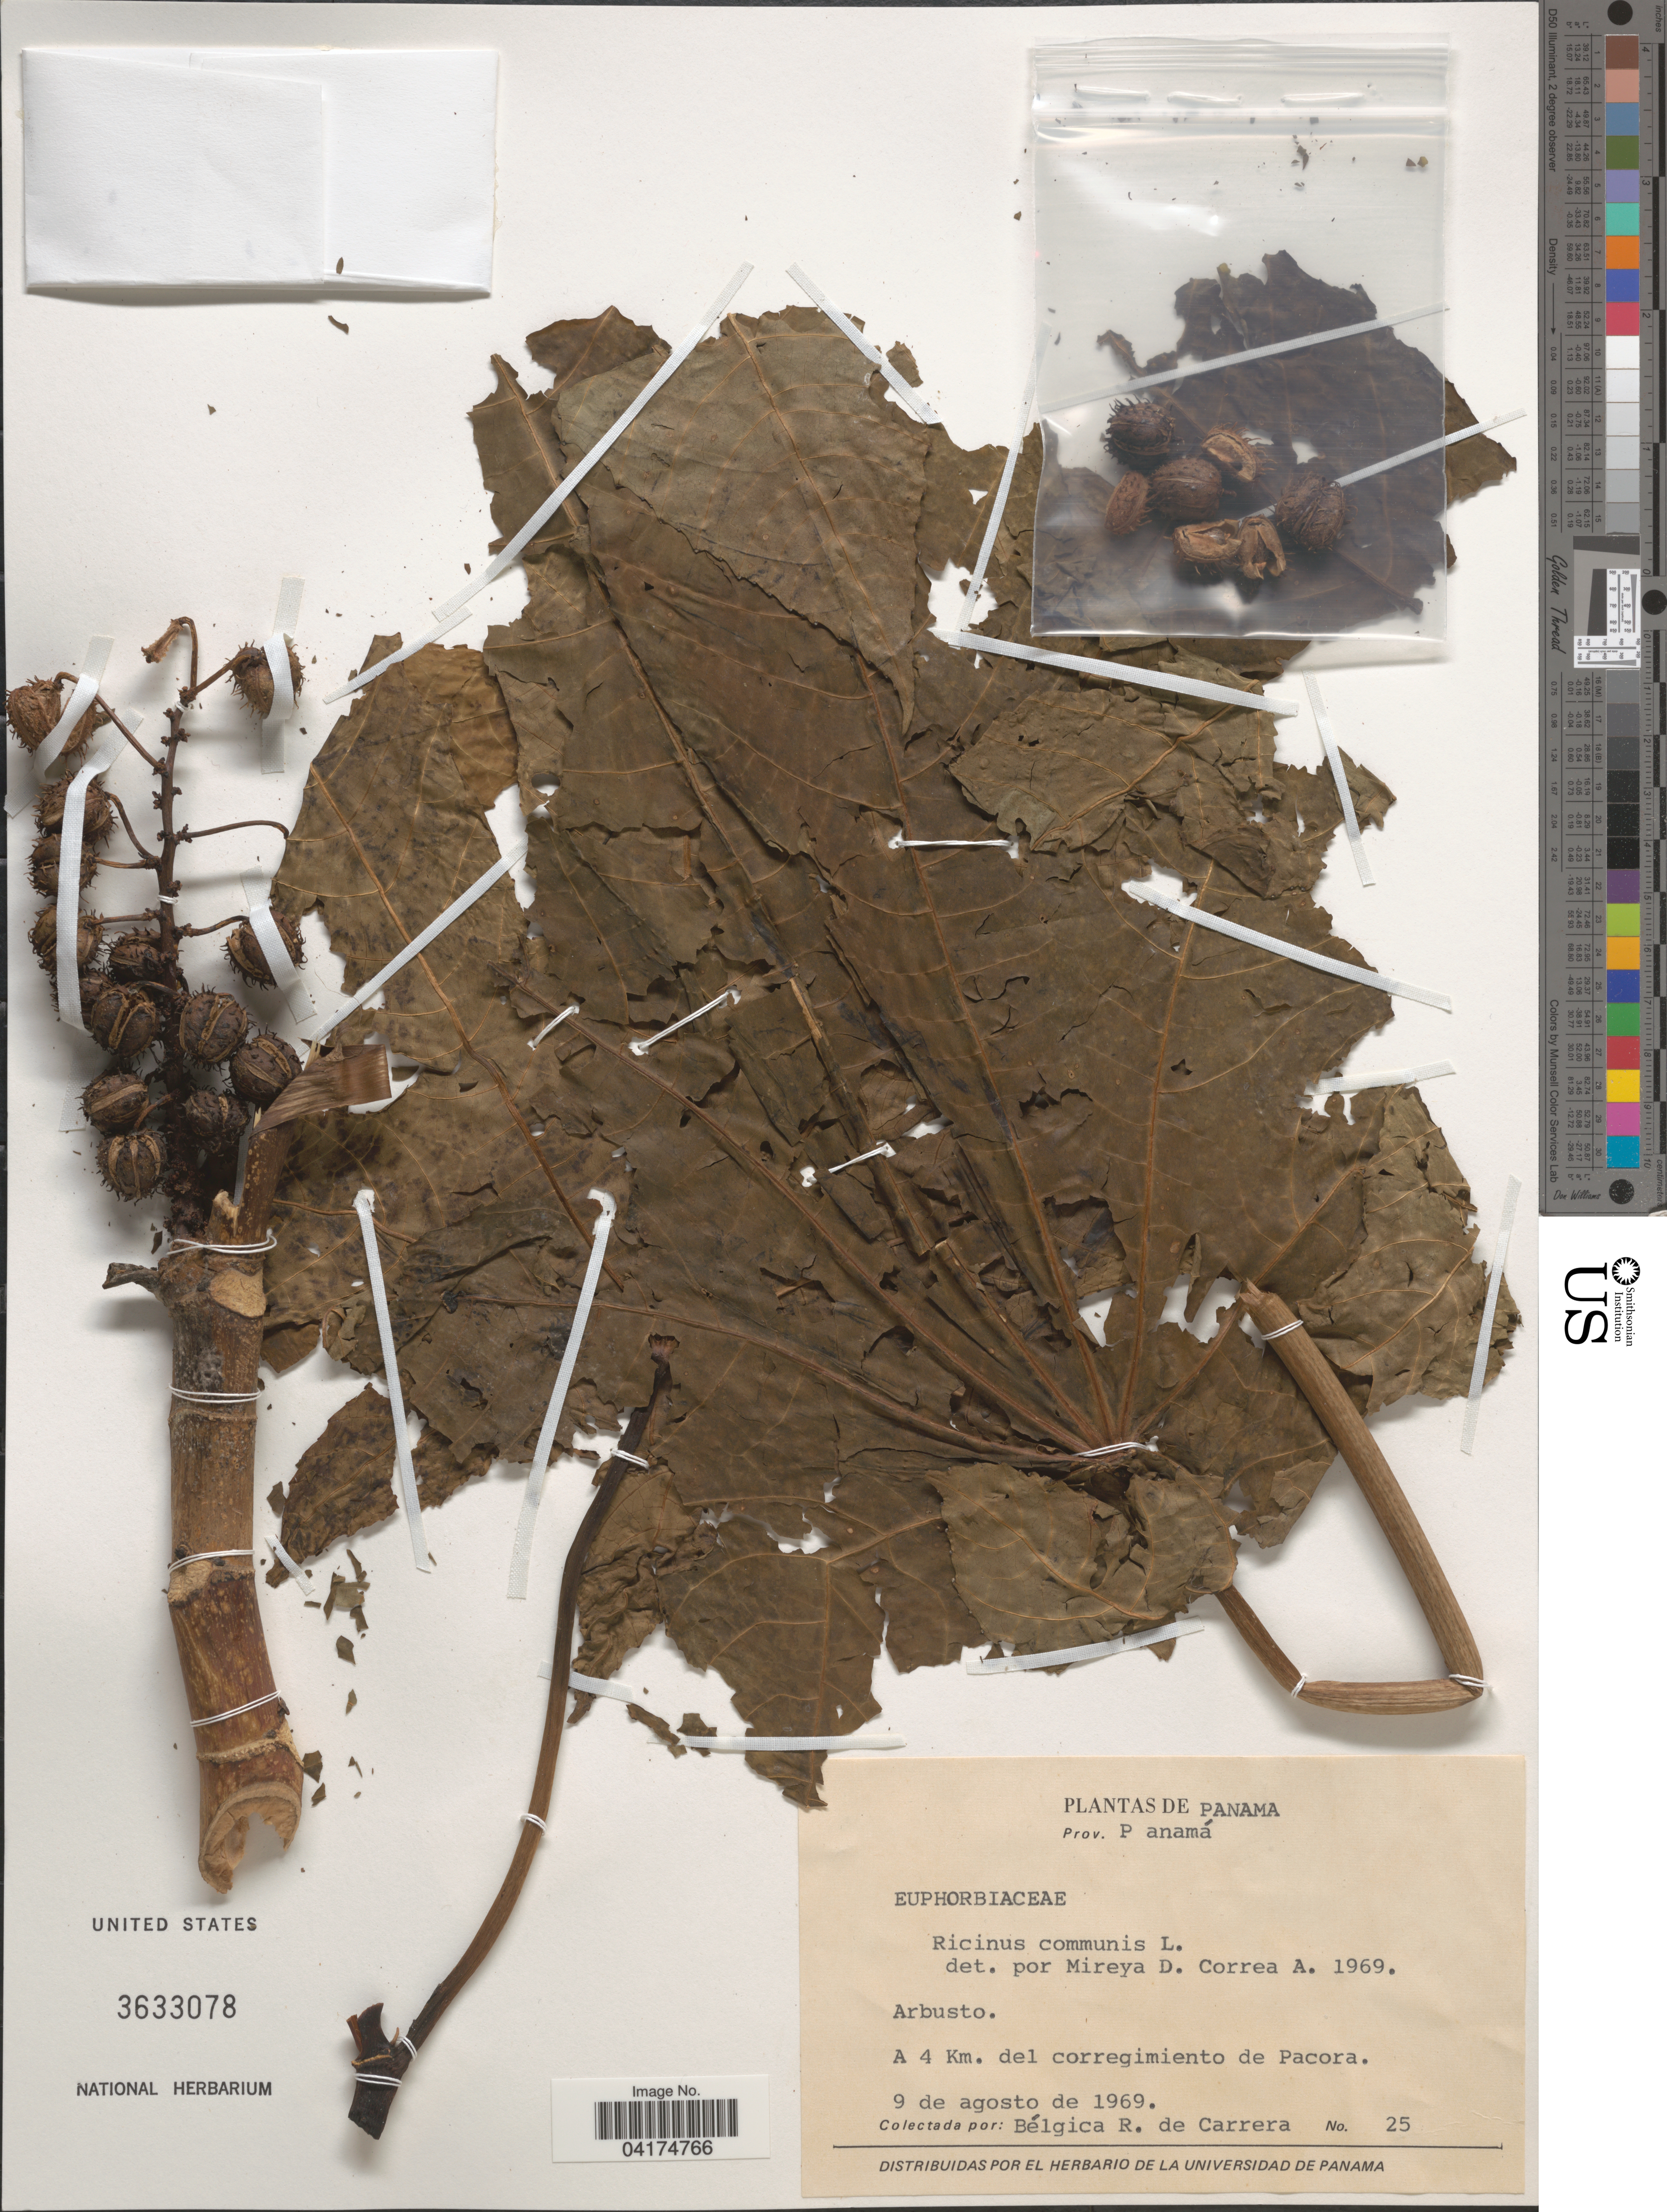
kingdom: Plantae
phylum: Tracheophyta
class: Magnoliopsida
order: Malpighiales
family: Euphorbiaceae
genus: Ricinus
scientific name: Ricinus communis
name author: L.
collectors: B. Carrera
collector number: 25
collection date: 1969-08-09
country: Panama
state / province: Panamá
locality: A 4 Km. del corregimiento de Pacora.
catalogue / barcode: US 3633078